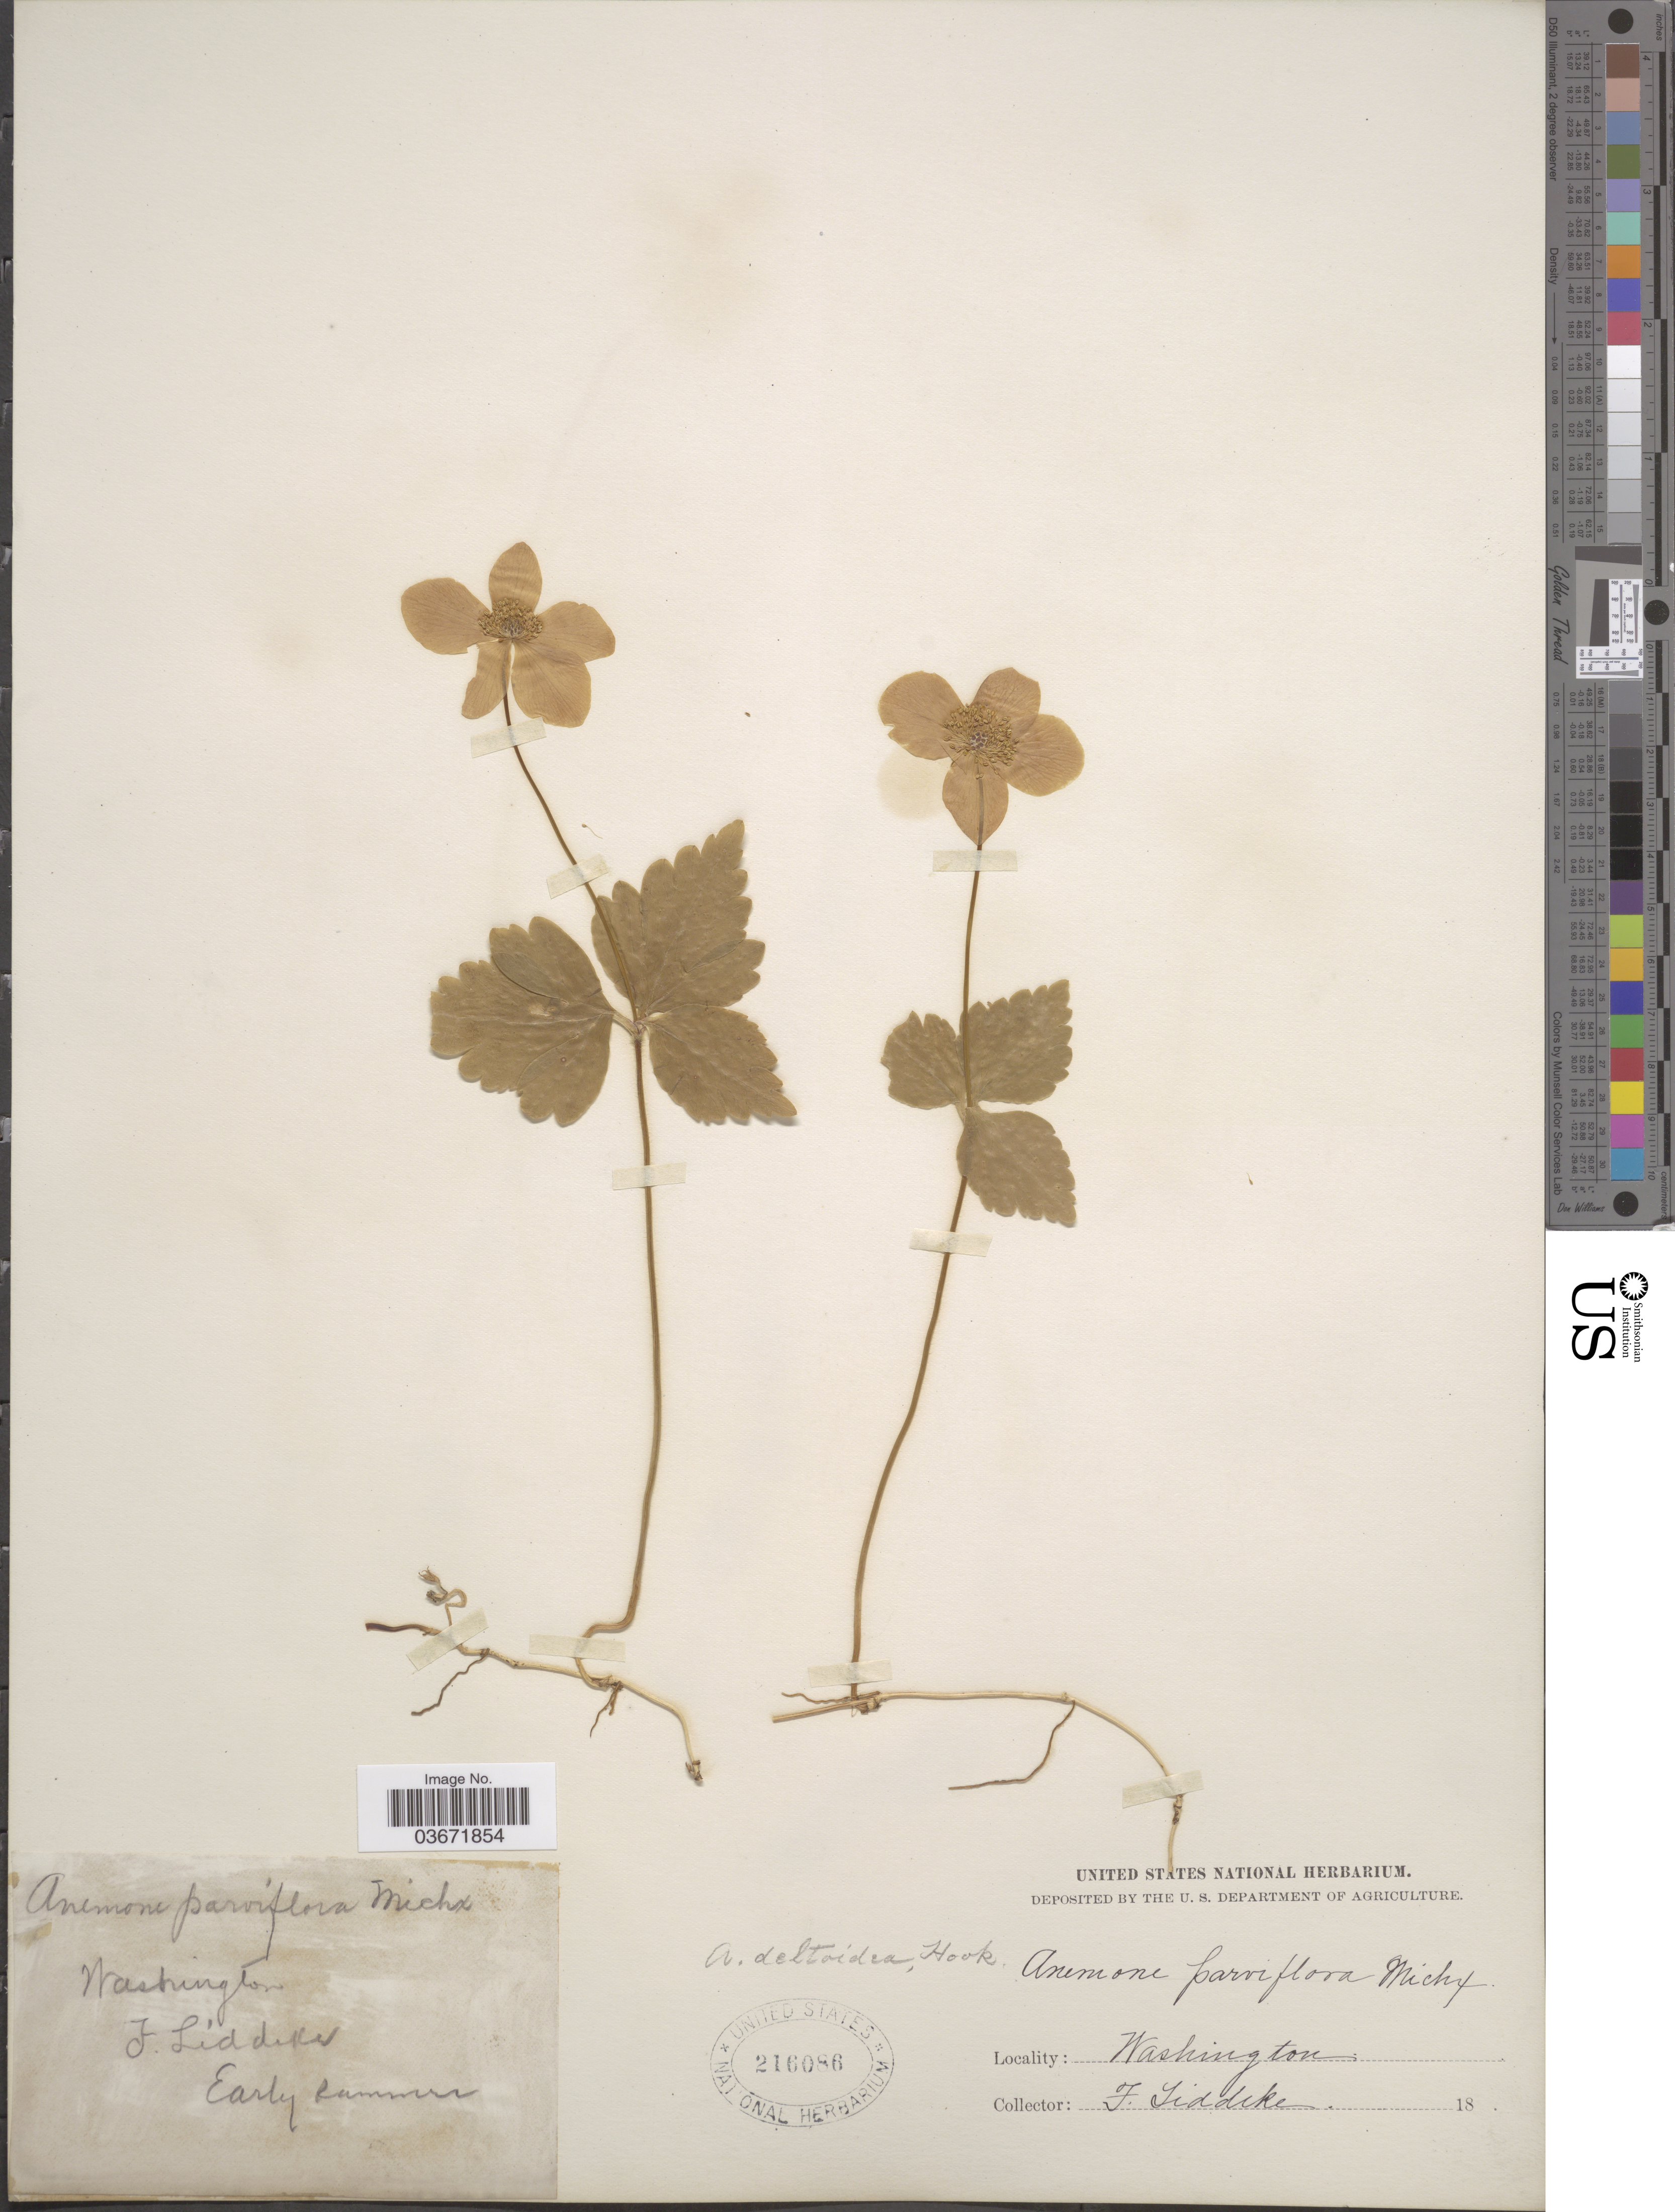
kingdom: Plantae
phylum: Tracheophyta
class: Magnoliopsida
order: Ranunculales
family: Ranunculaceae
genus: Anemone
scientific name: Anemone deltoidea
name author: Douglas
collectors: F. Liddeke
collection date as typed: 18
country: United States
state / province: Washington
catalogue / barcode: US 216086